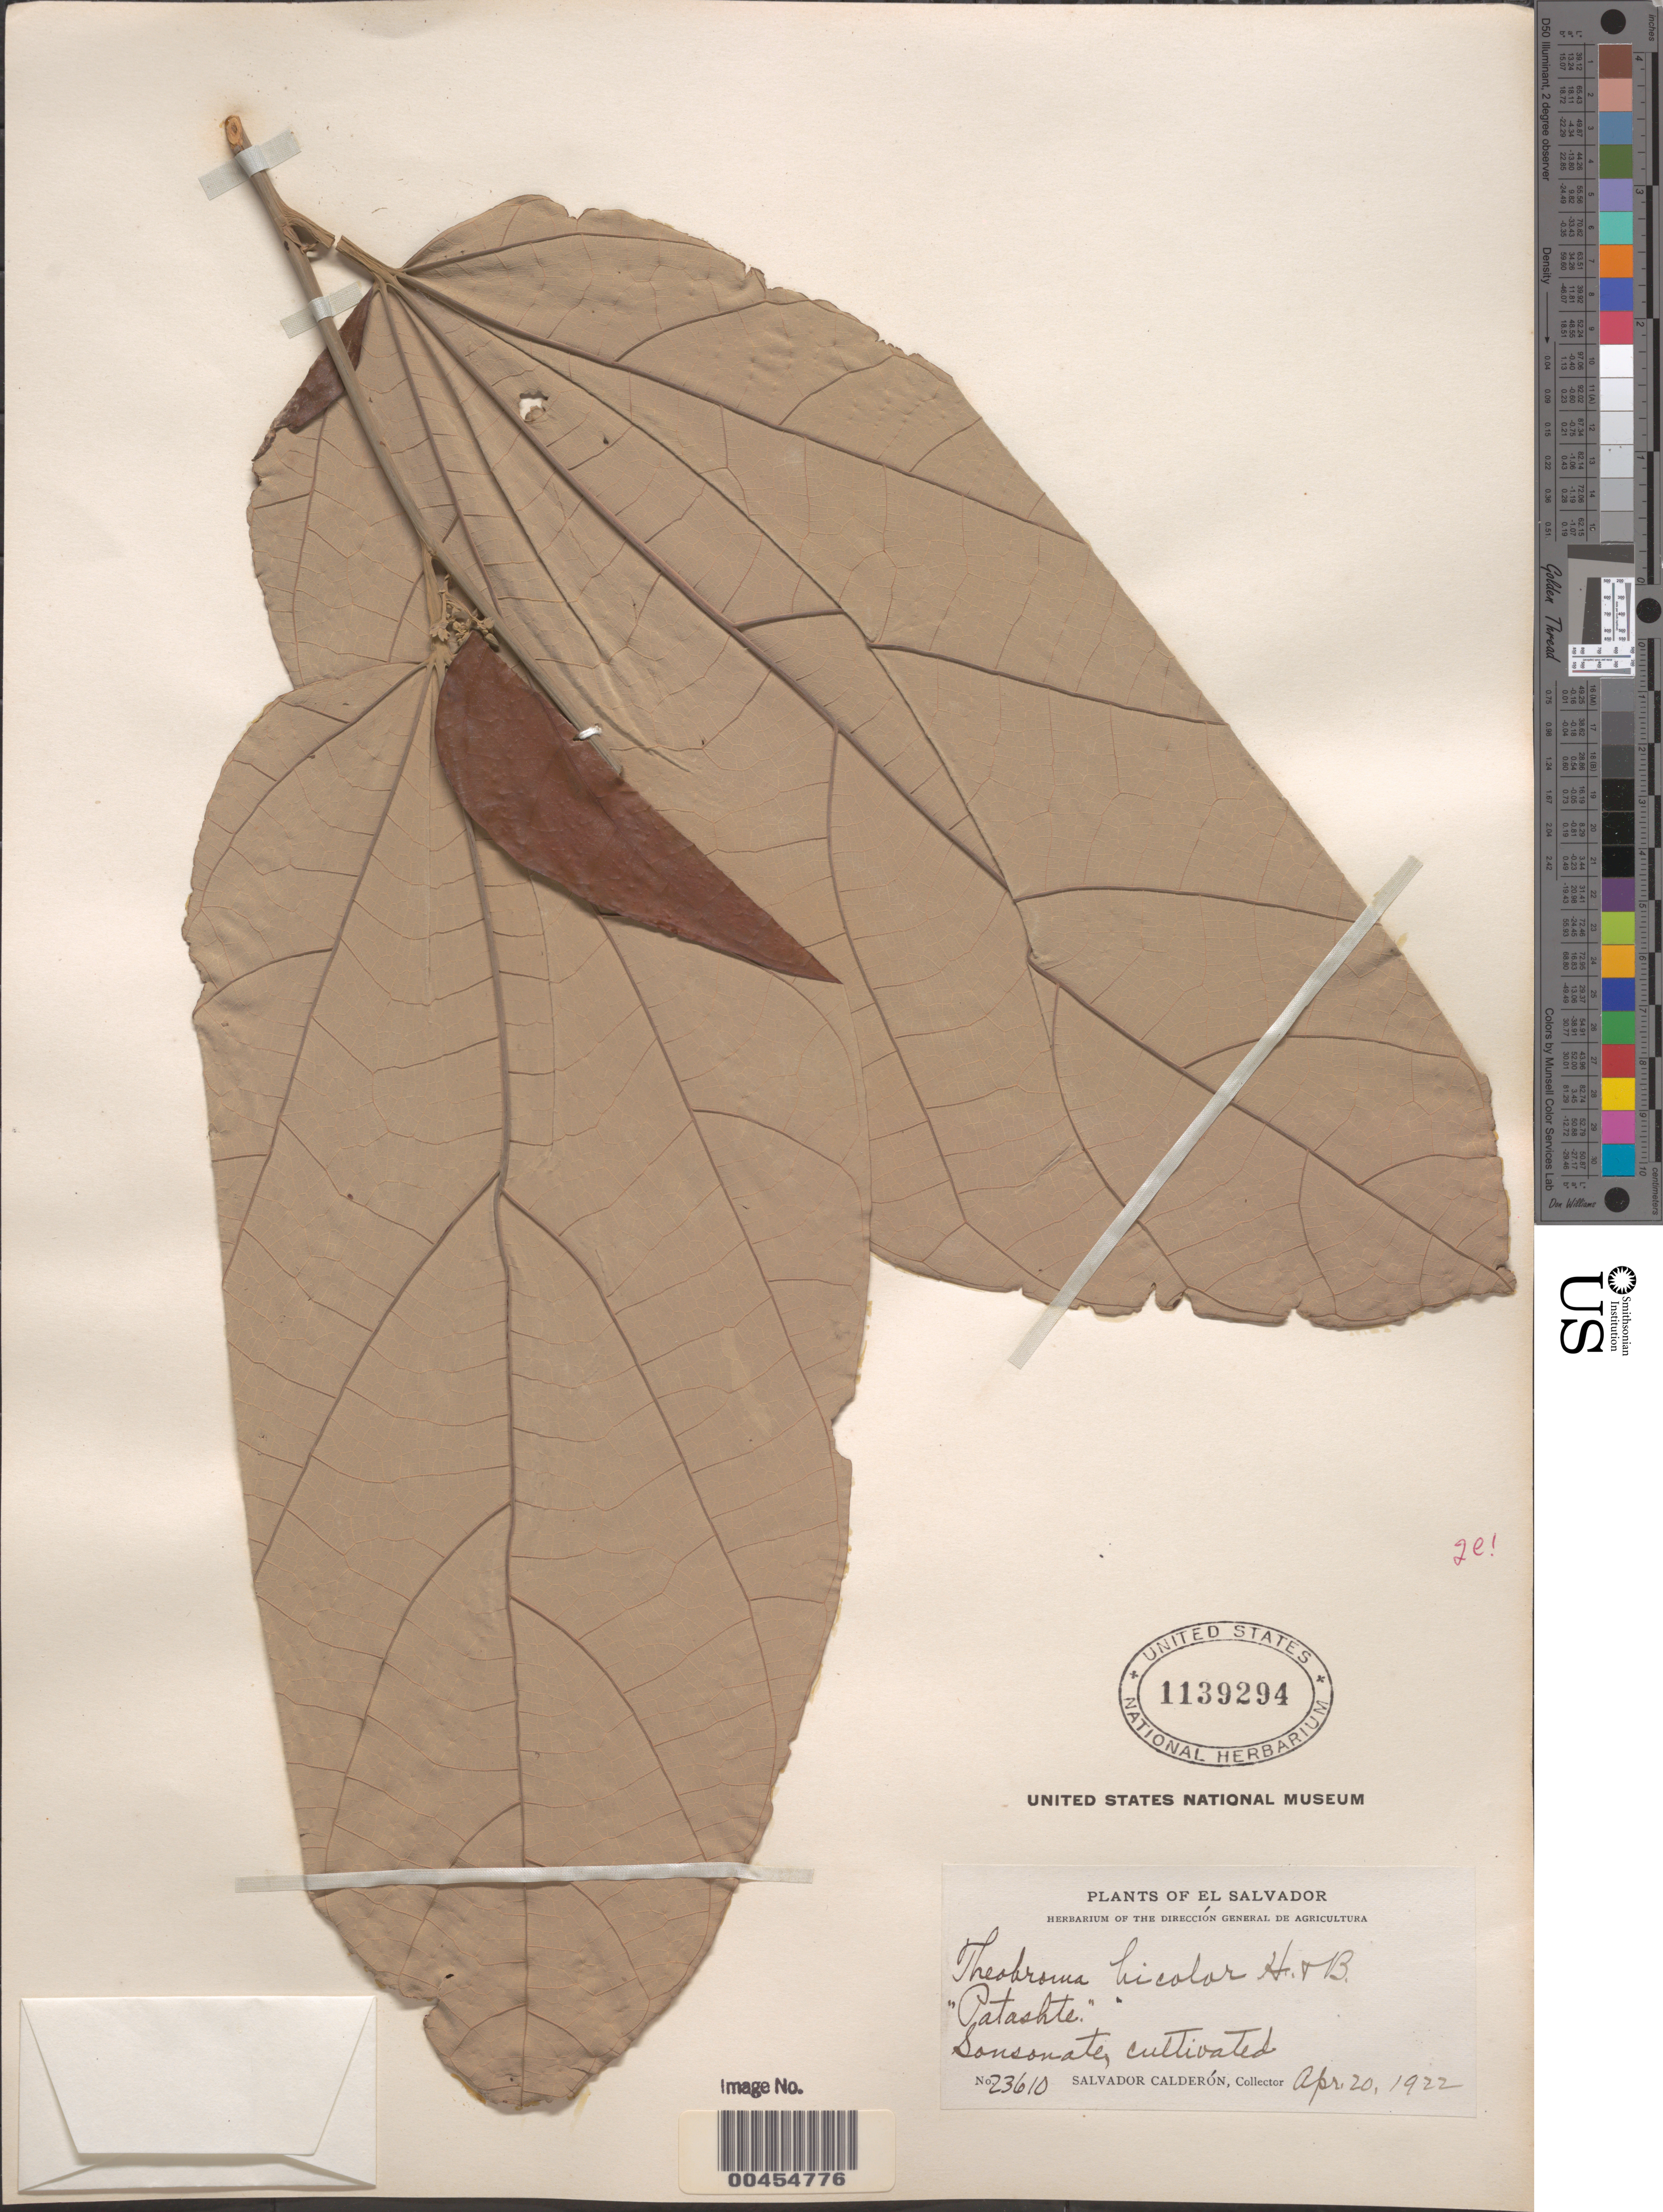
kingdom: Plantae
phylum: Tracheophyta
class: Magnoliopsida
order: Malvales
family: Malvaceae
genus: Theobroma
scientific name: Theobroma bicolor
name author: Bonpl.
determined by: Dorr, L. J., (BOT), Smithsonian Institution - National Museum of Natural History (UNITED STATES)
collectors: S. Calderón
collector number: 23610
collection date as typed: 20 Apr 1922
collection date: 1922-04-20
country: El Salvador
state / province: Sonsonate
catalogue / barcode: US 1139294